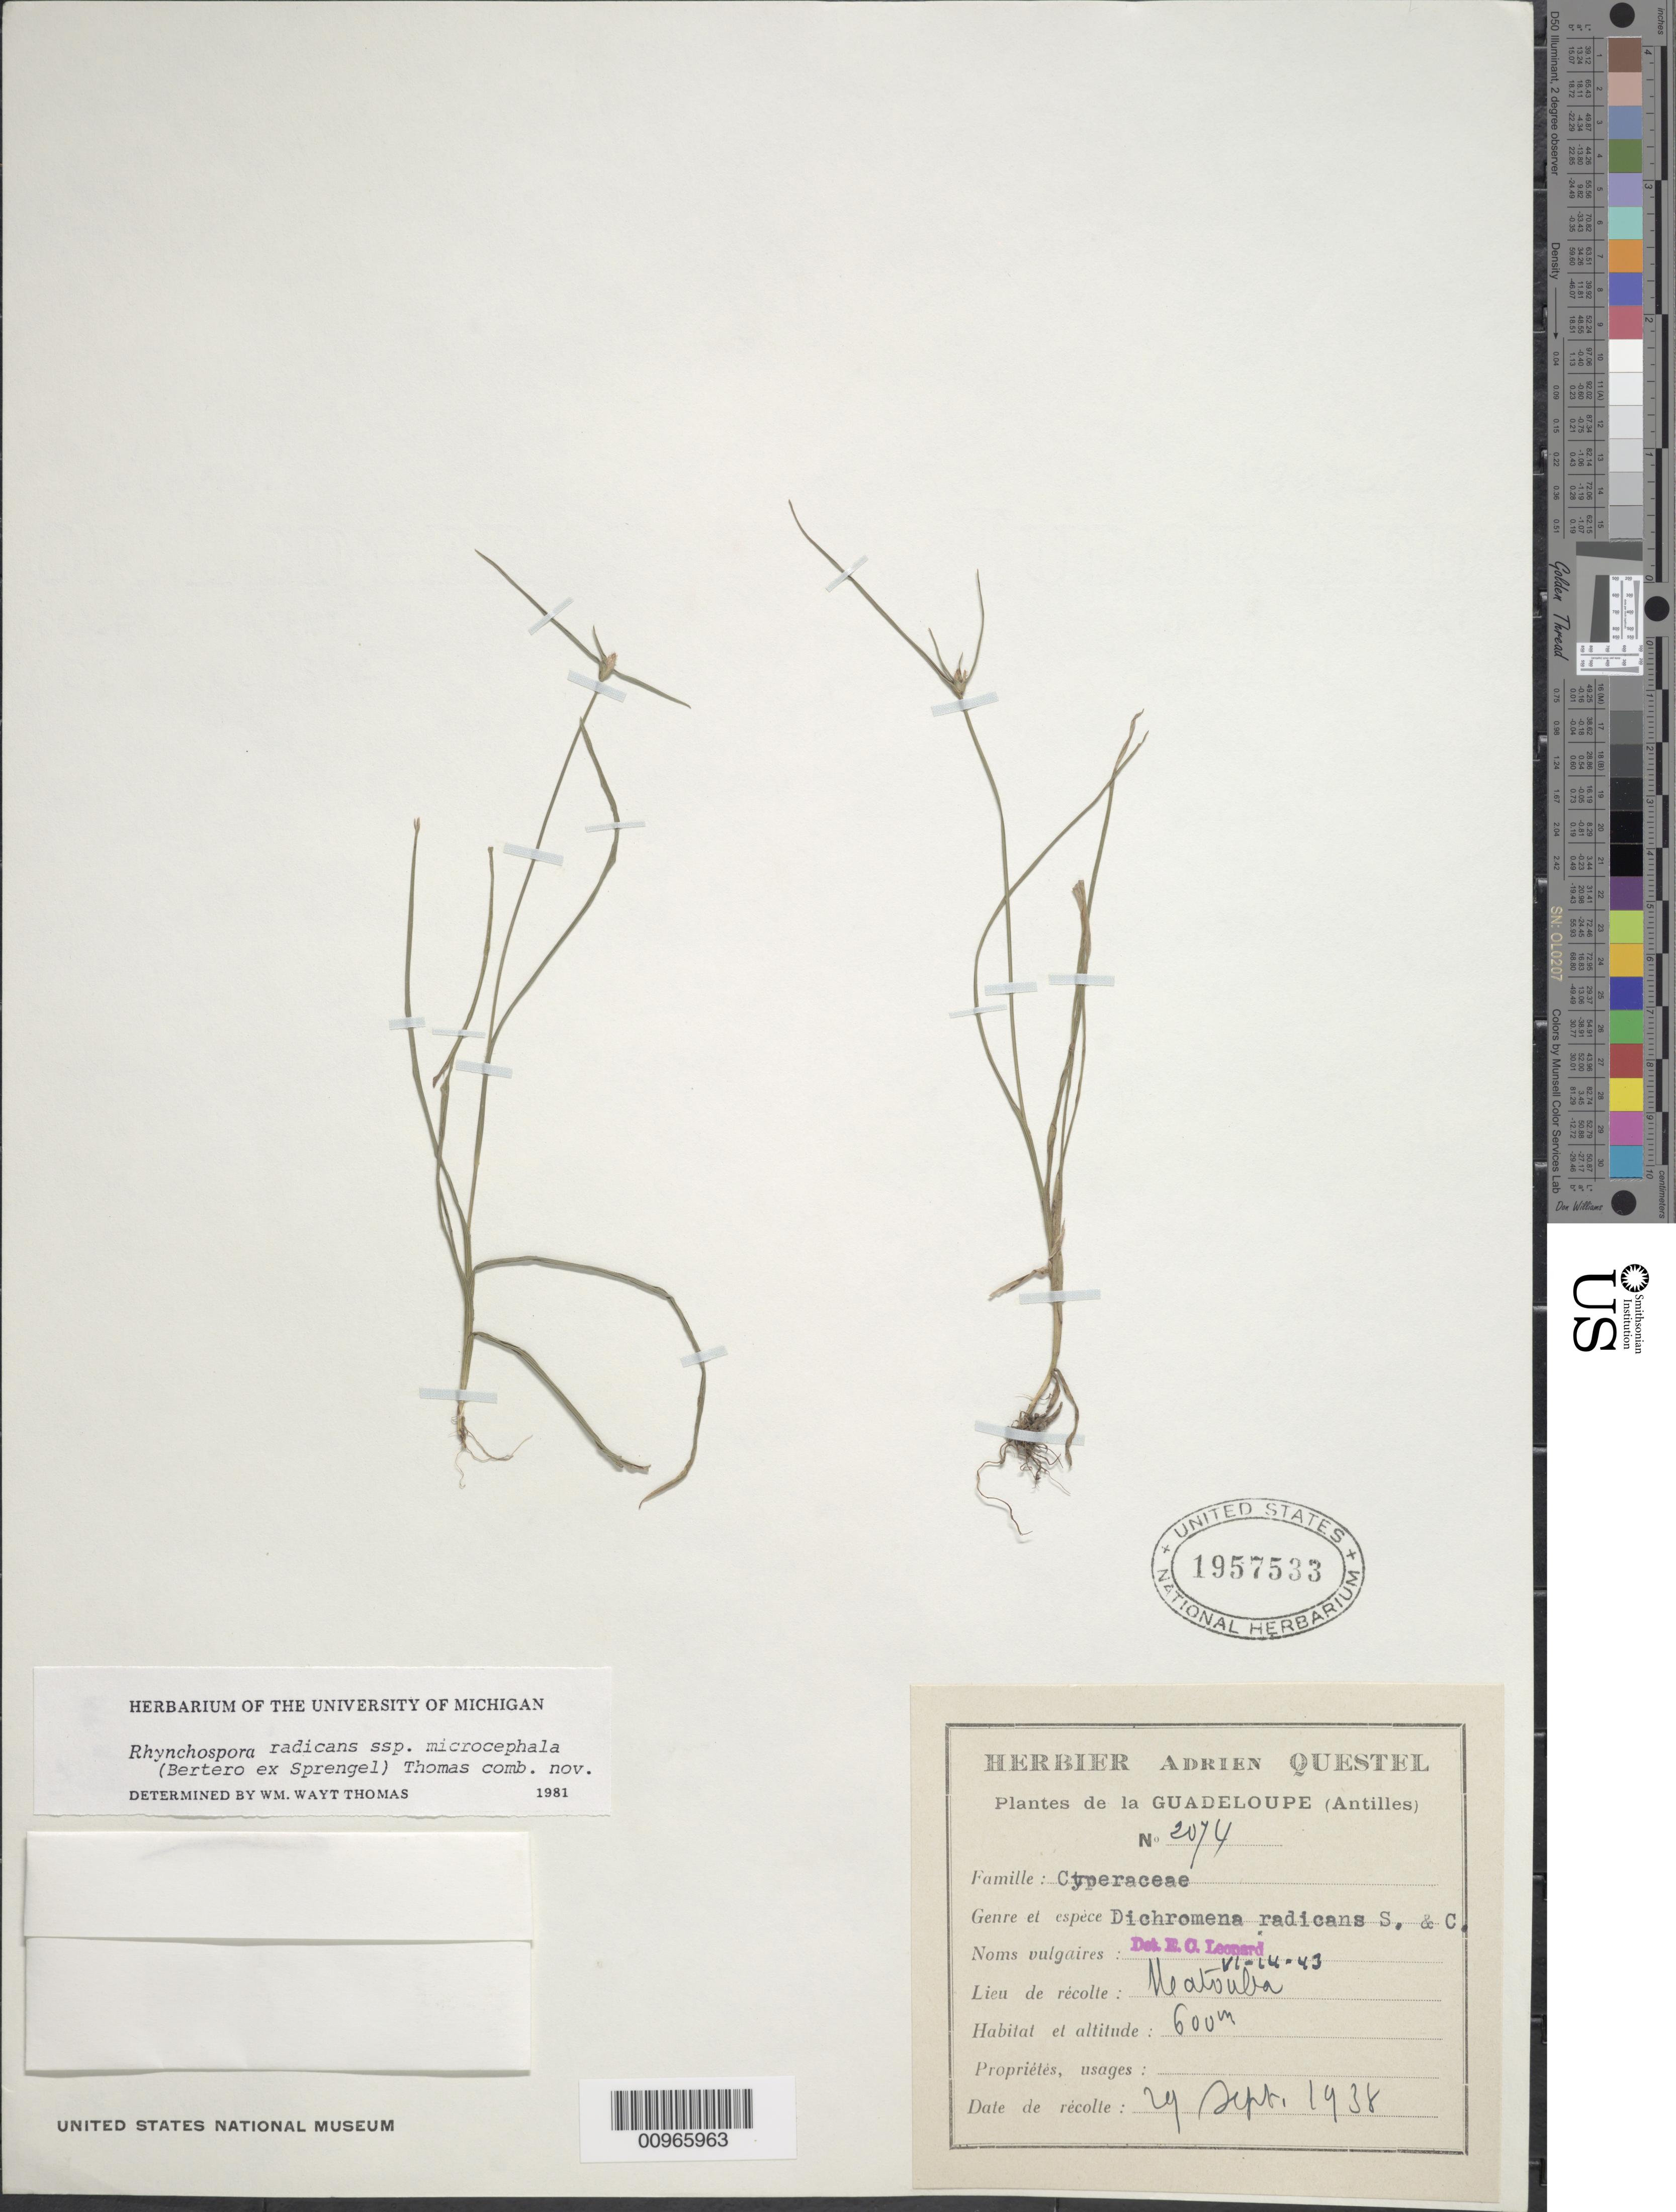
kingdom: Plantae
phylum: Tracheophyta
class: Liliopsida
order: Poales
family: Cyperaceae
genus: Rhynchospora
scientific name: Rhynchospora radicans subsp. microcephala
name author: (Bertero ex Spreng.) W.W. Thomas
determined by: Thomas, W. W., (NY), New York Botanical Garden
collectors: A. Questel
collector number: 2074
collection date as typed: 29 Sep 1938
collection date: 1938-09-29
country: Guadeloupe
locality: Matouba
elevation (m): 600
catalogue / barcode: US 1957533